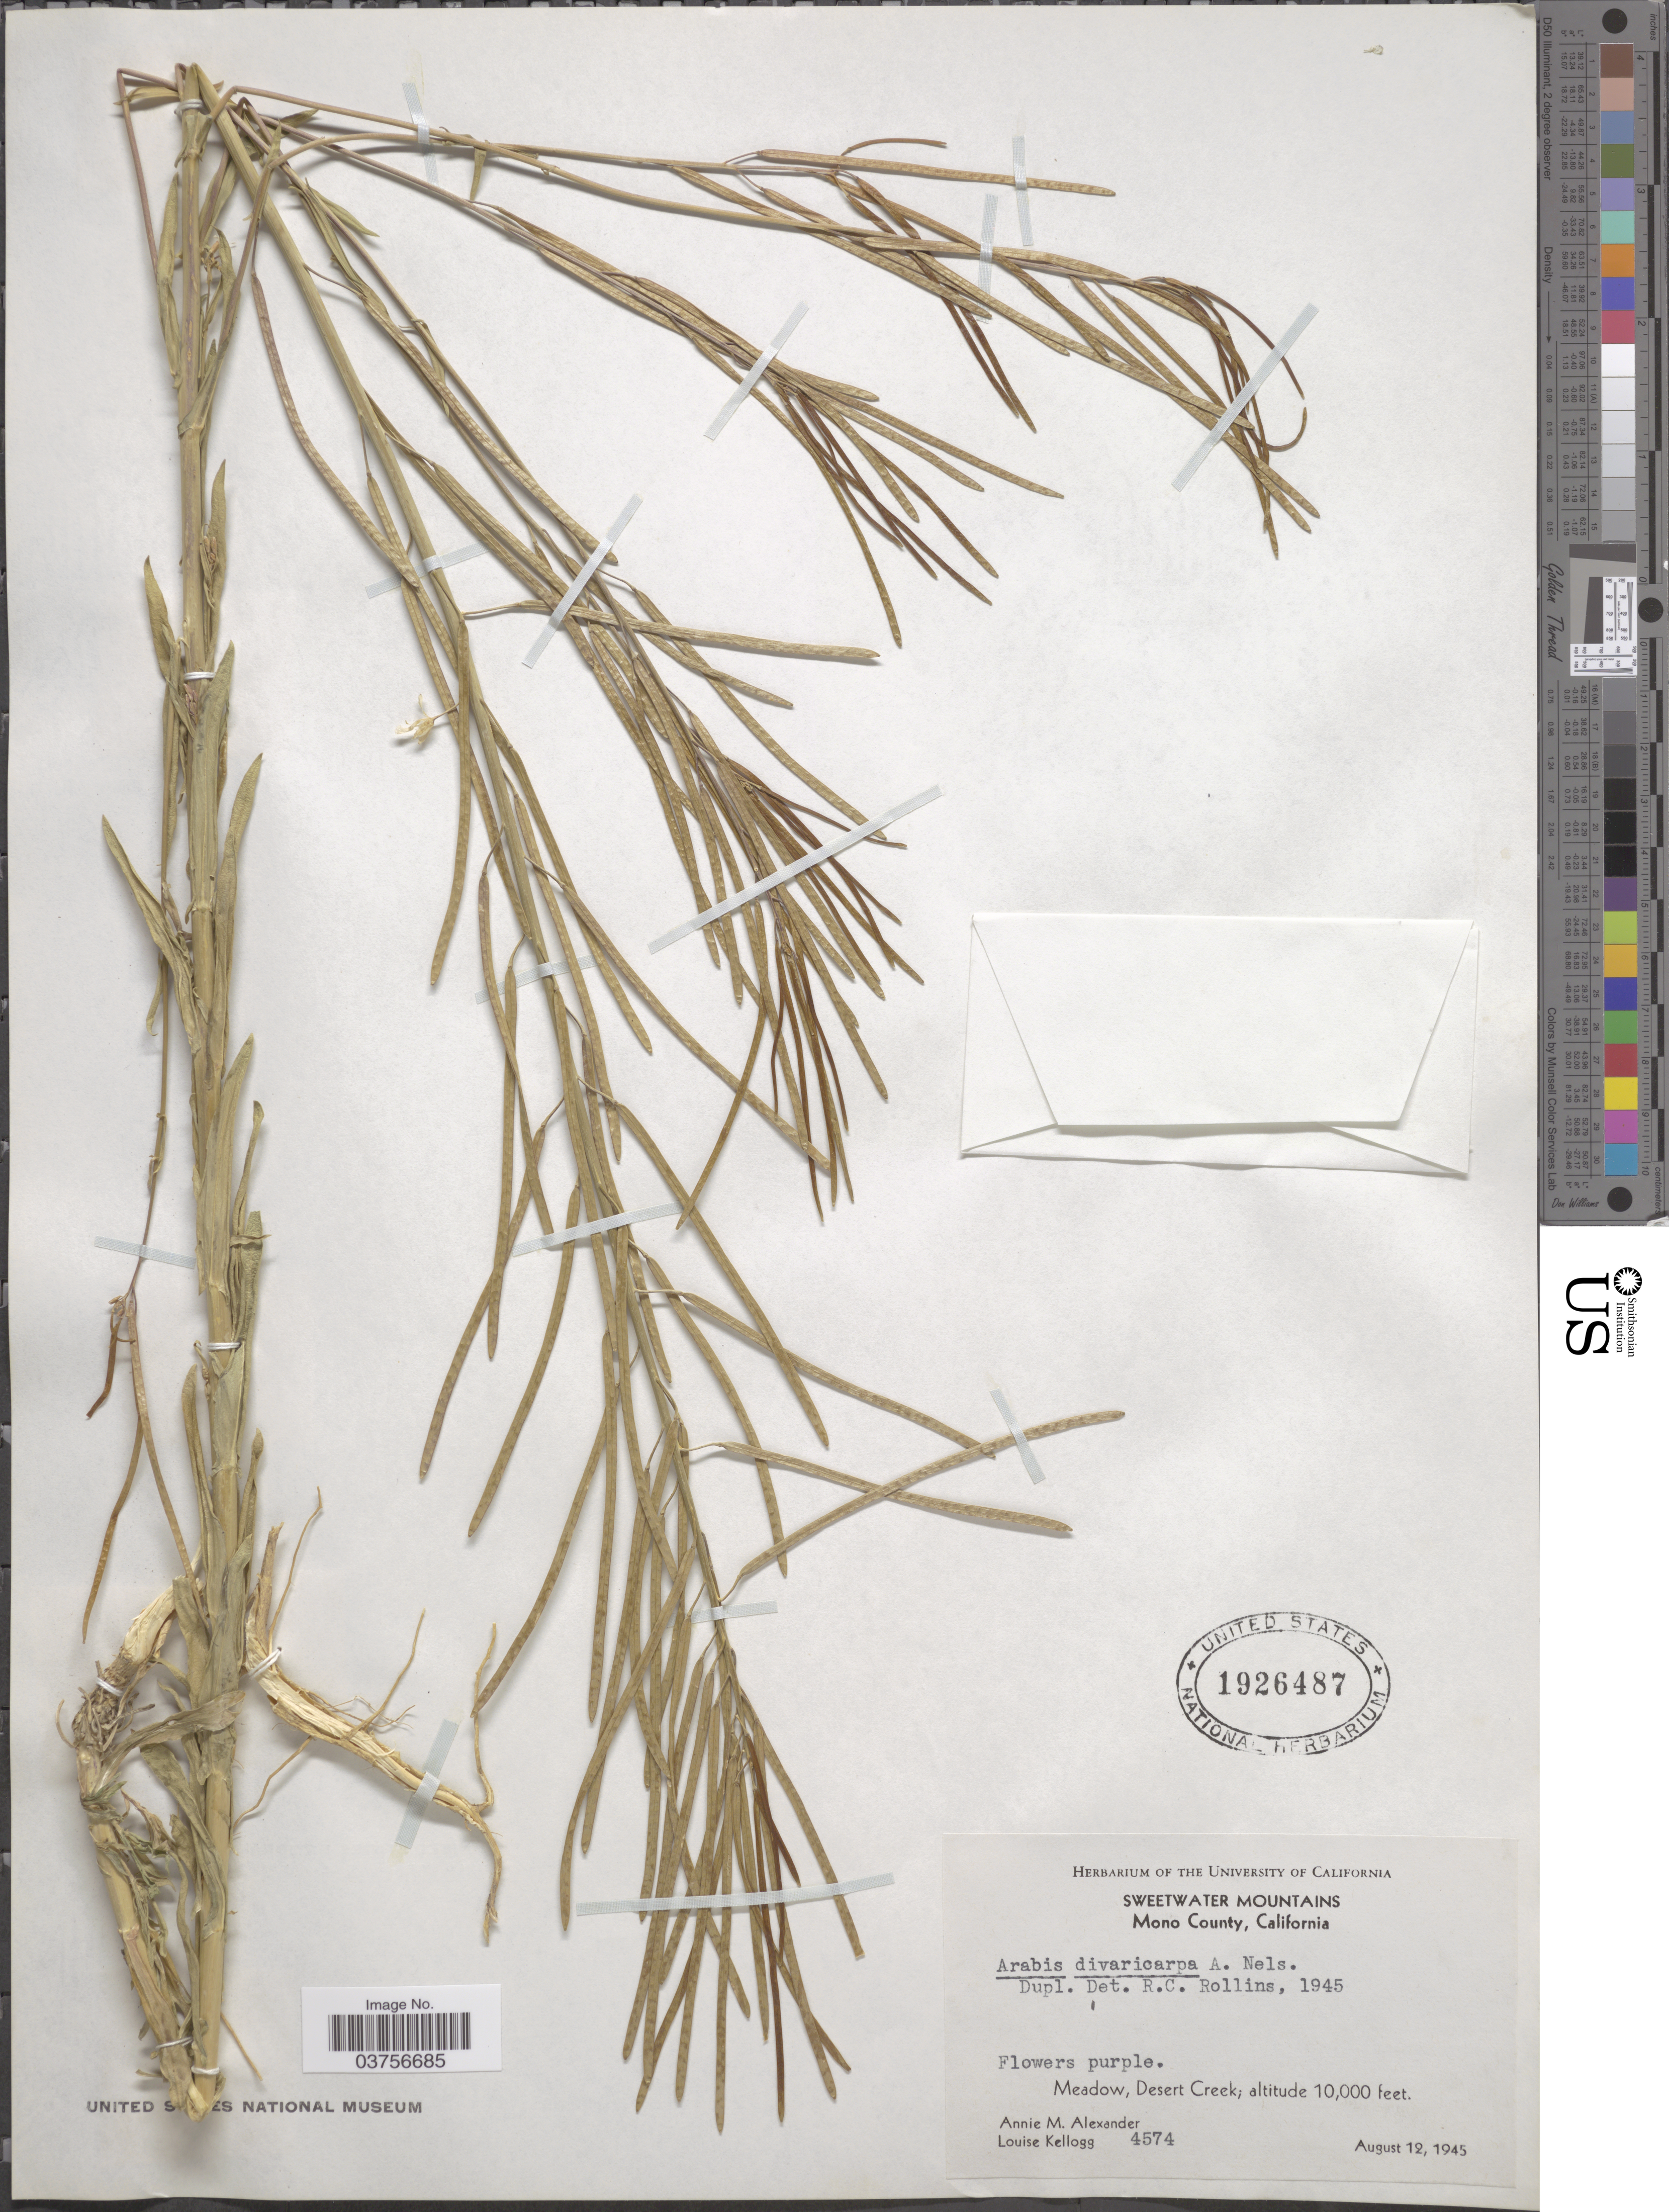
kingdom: Plantae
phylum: Tracheophyta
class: Magnoliopsida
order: Brassicales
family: Brassicaceae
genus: Arabis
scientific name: Arabis divaricarpa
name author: A. Nelson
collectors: A. M. Alexander & L. Kellogg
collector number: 4574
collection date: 1945-08-12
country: United States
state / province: California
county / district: Mono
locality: Sweetwater Mountains. Mono County. Meadow, Desert Creek.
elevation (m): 3048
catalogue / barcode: US 1926487